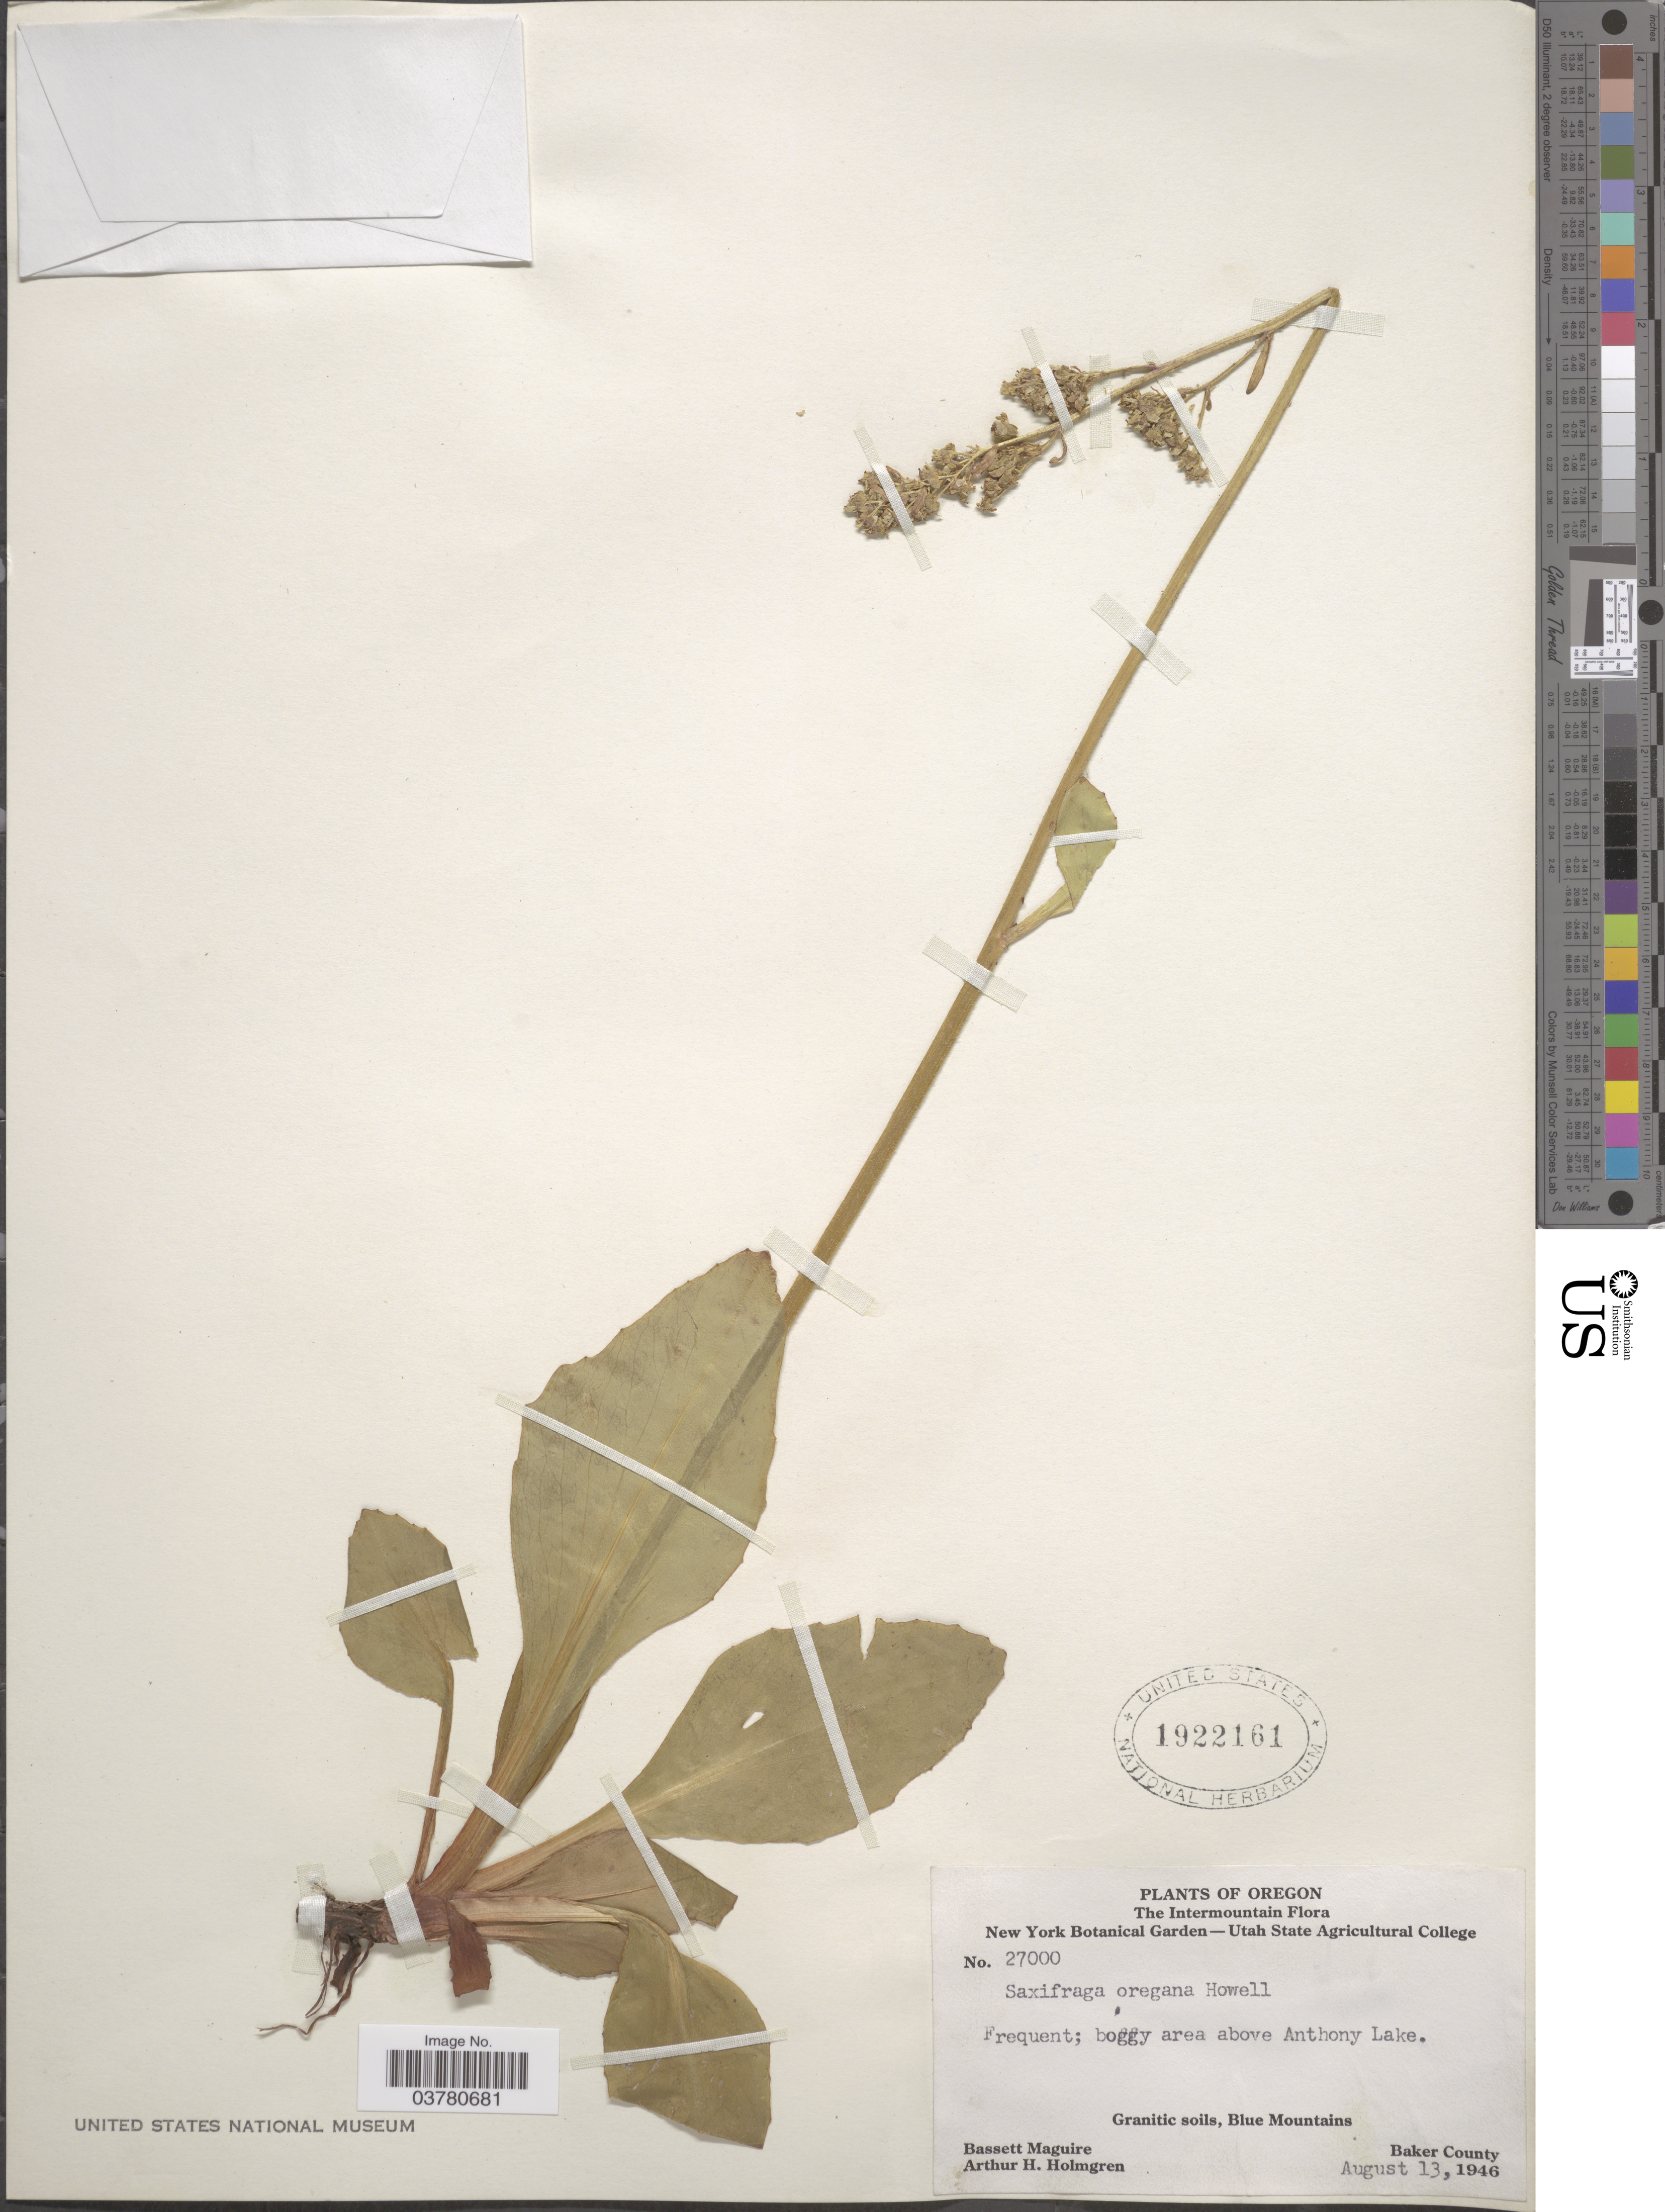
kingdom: Plantae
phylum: Tracheophyta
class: Magnoliopsida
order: Saxifragales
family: Saxifragaceae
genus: Micranthes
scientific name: Micranthes oregana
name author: (Howell) Small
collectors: B. Maguire & A. H. Holmgren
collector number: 27000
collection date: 1946-08-13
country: United States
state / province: Oregon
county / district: Baker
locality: Frequent; boggy area above Anthony Lake. Granitic soils, Blue Mountains. Baker County.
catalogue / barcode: US 1922161